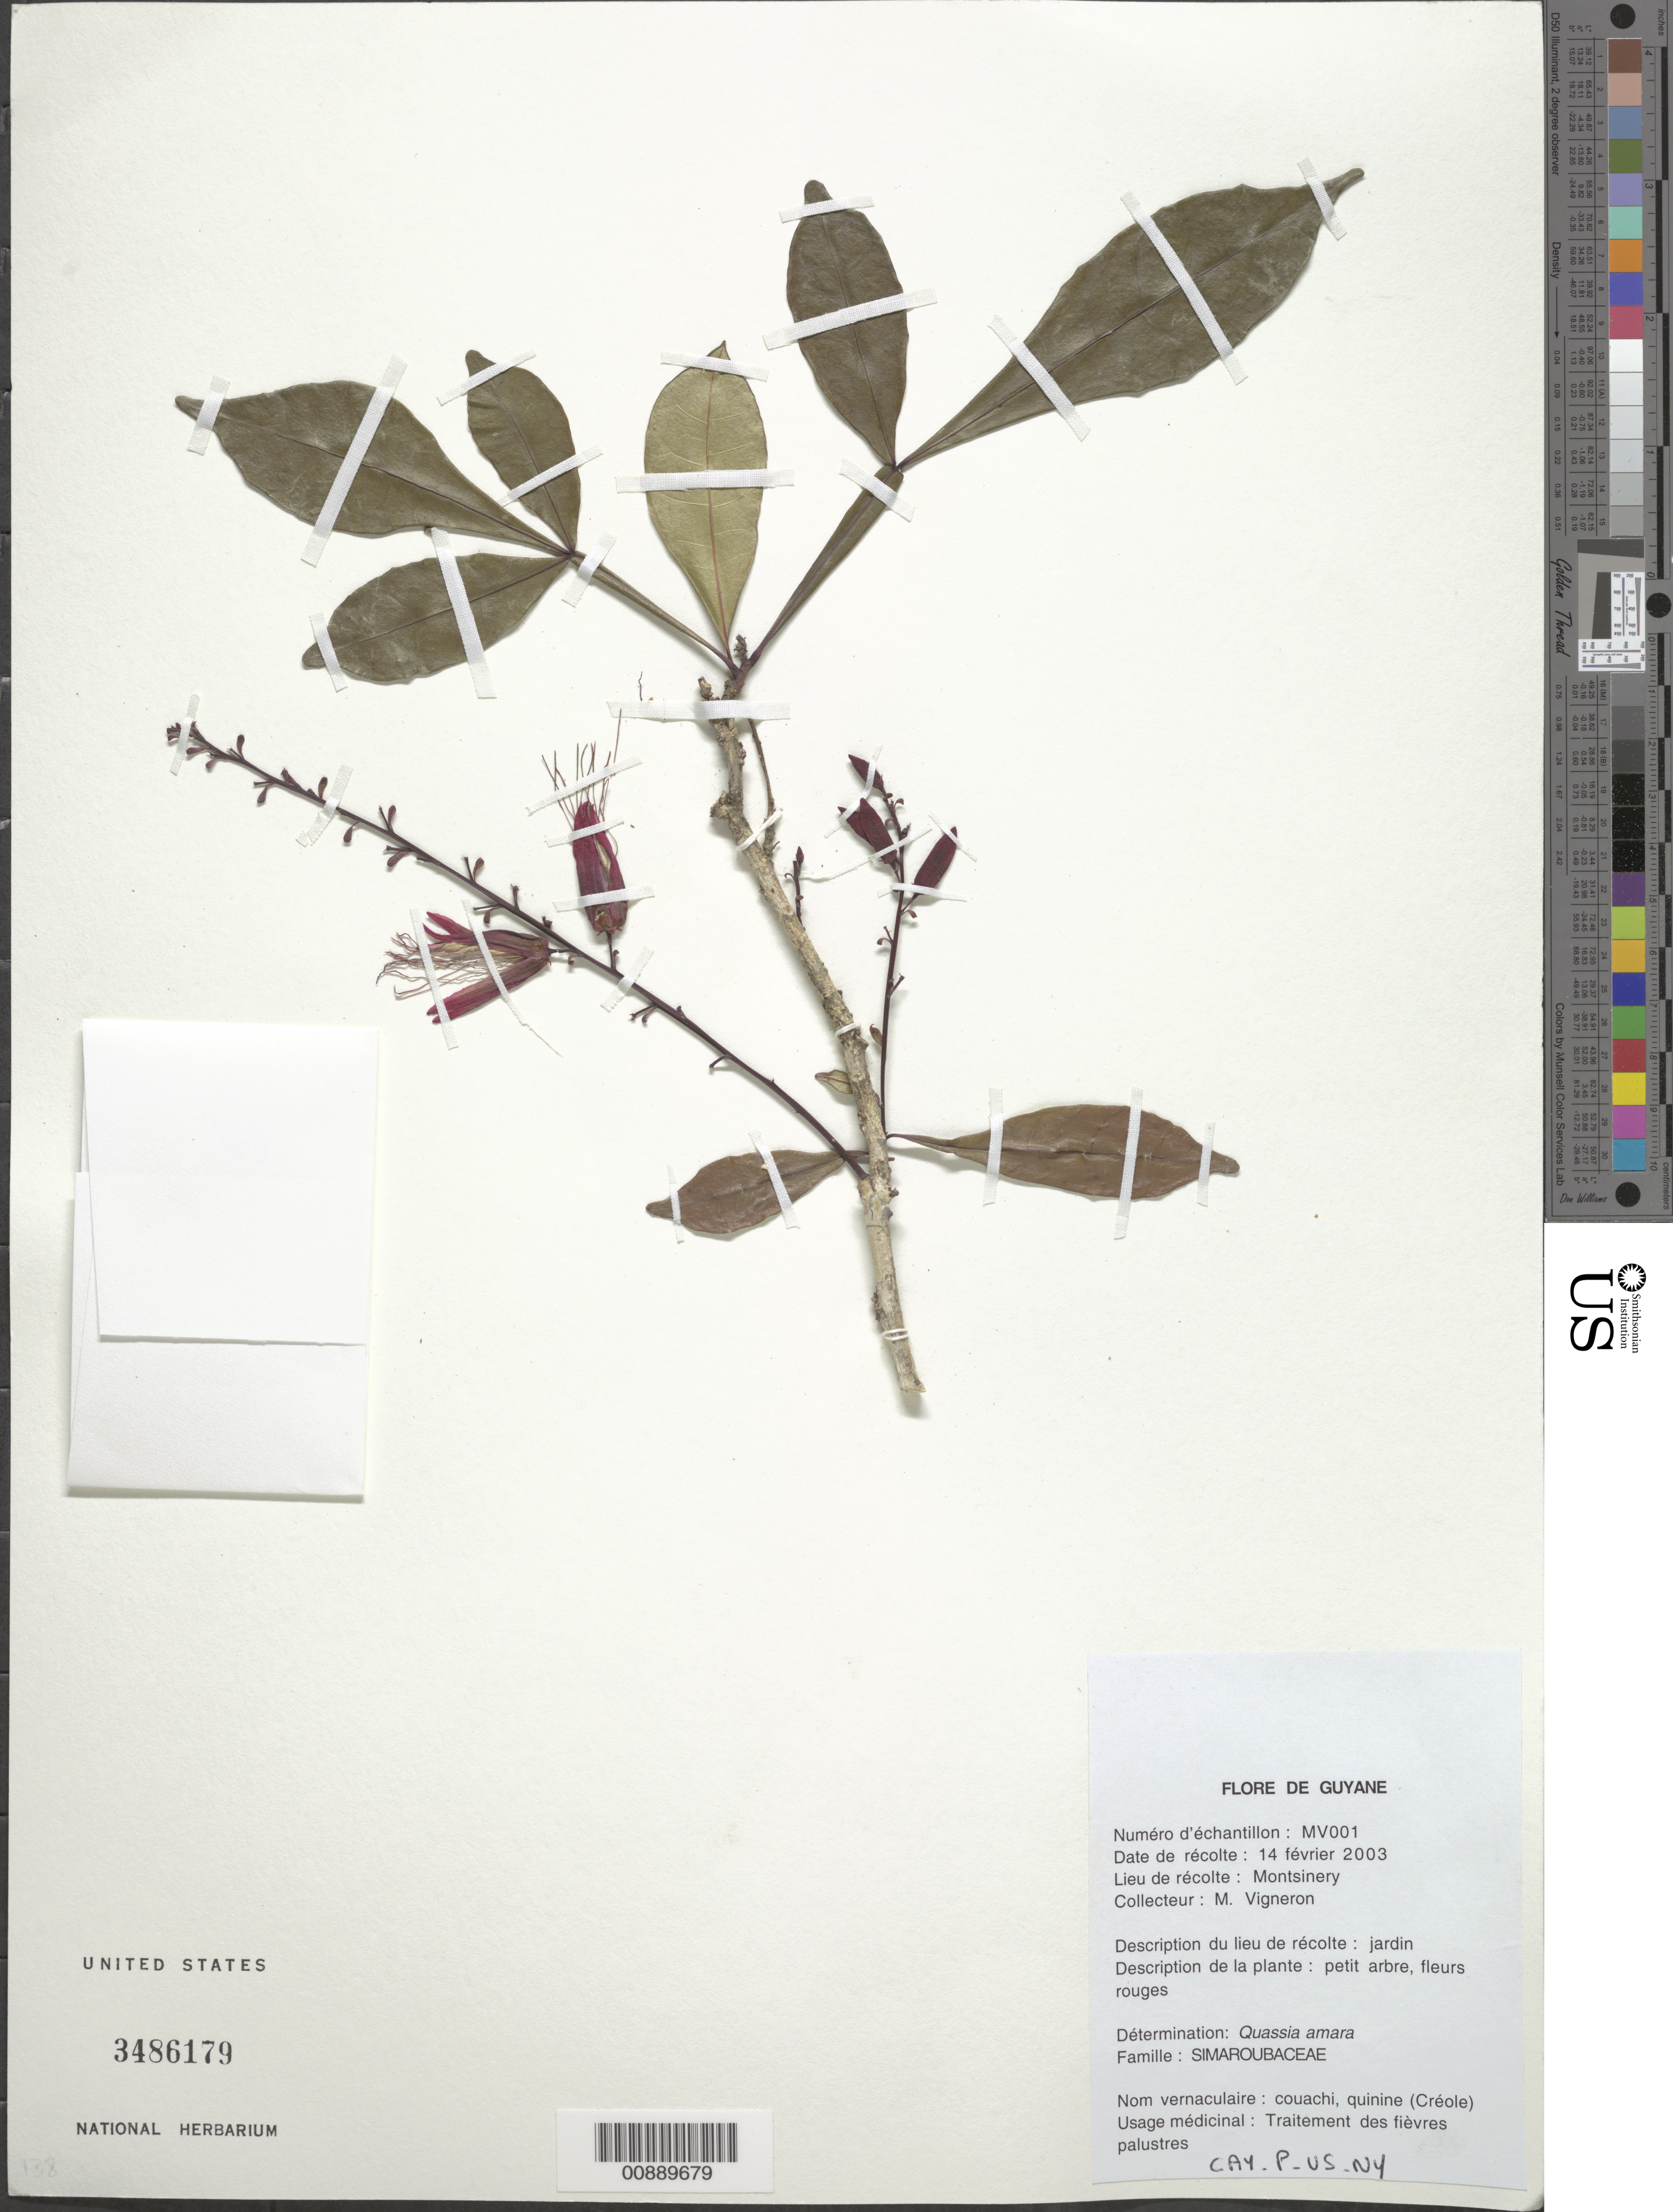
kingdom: Plantae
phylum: Tracheophyta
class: Magnoliopsida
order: Sapindales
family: Simaroubaceae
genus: Quassia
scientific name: Quassia amara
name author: L.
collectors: M. Vigneron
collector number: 1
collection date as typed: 14-Feb-03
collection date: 2003-02-14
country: French Guiana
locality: Montsinéry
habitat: Jardin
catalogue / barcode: US 3486179